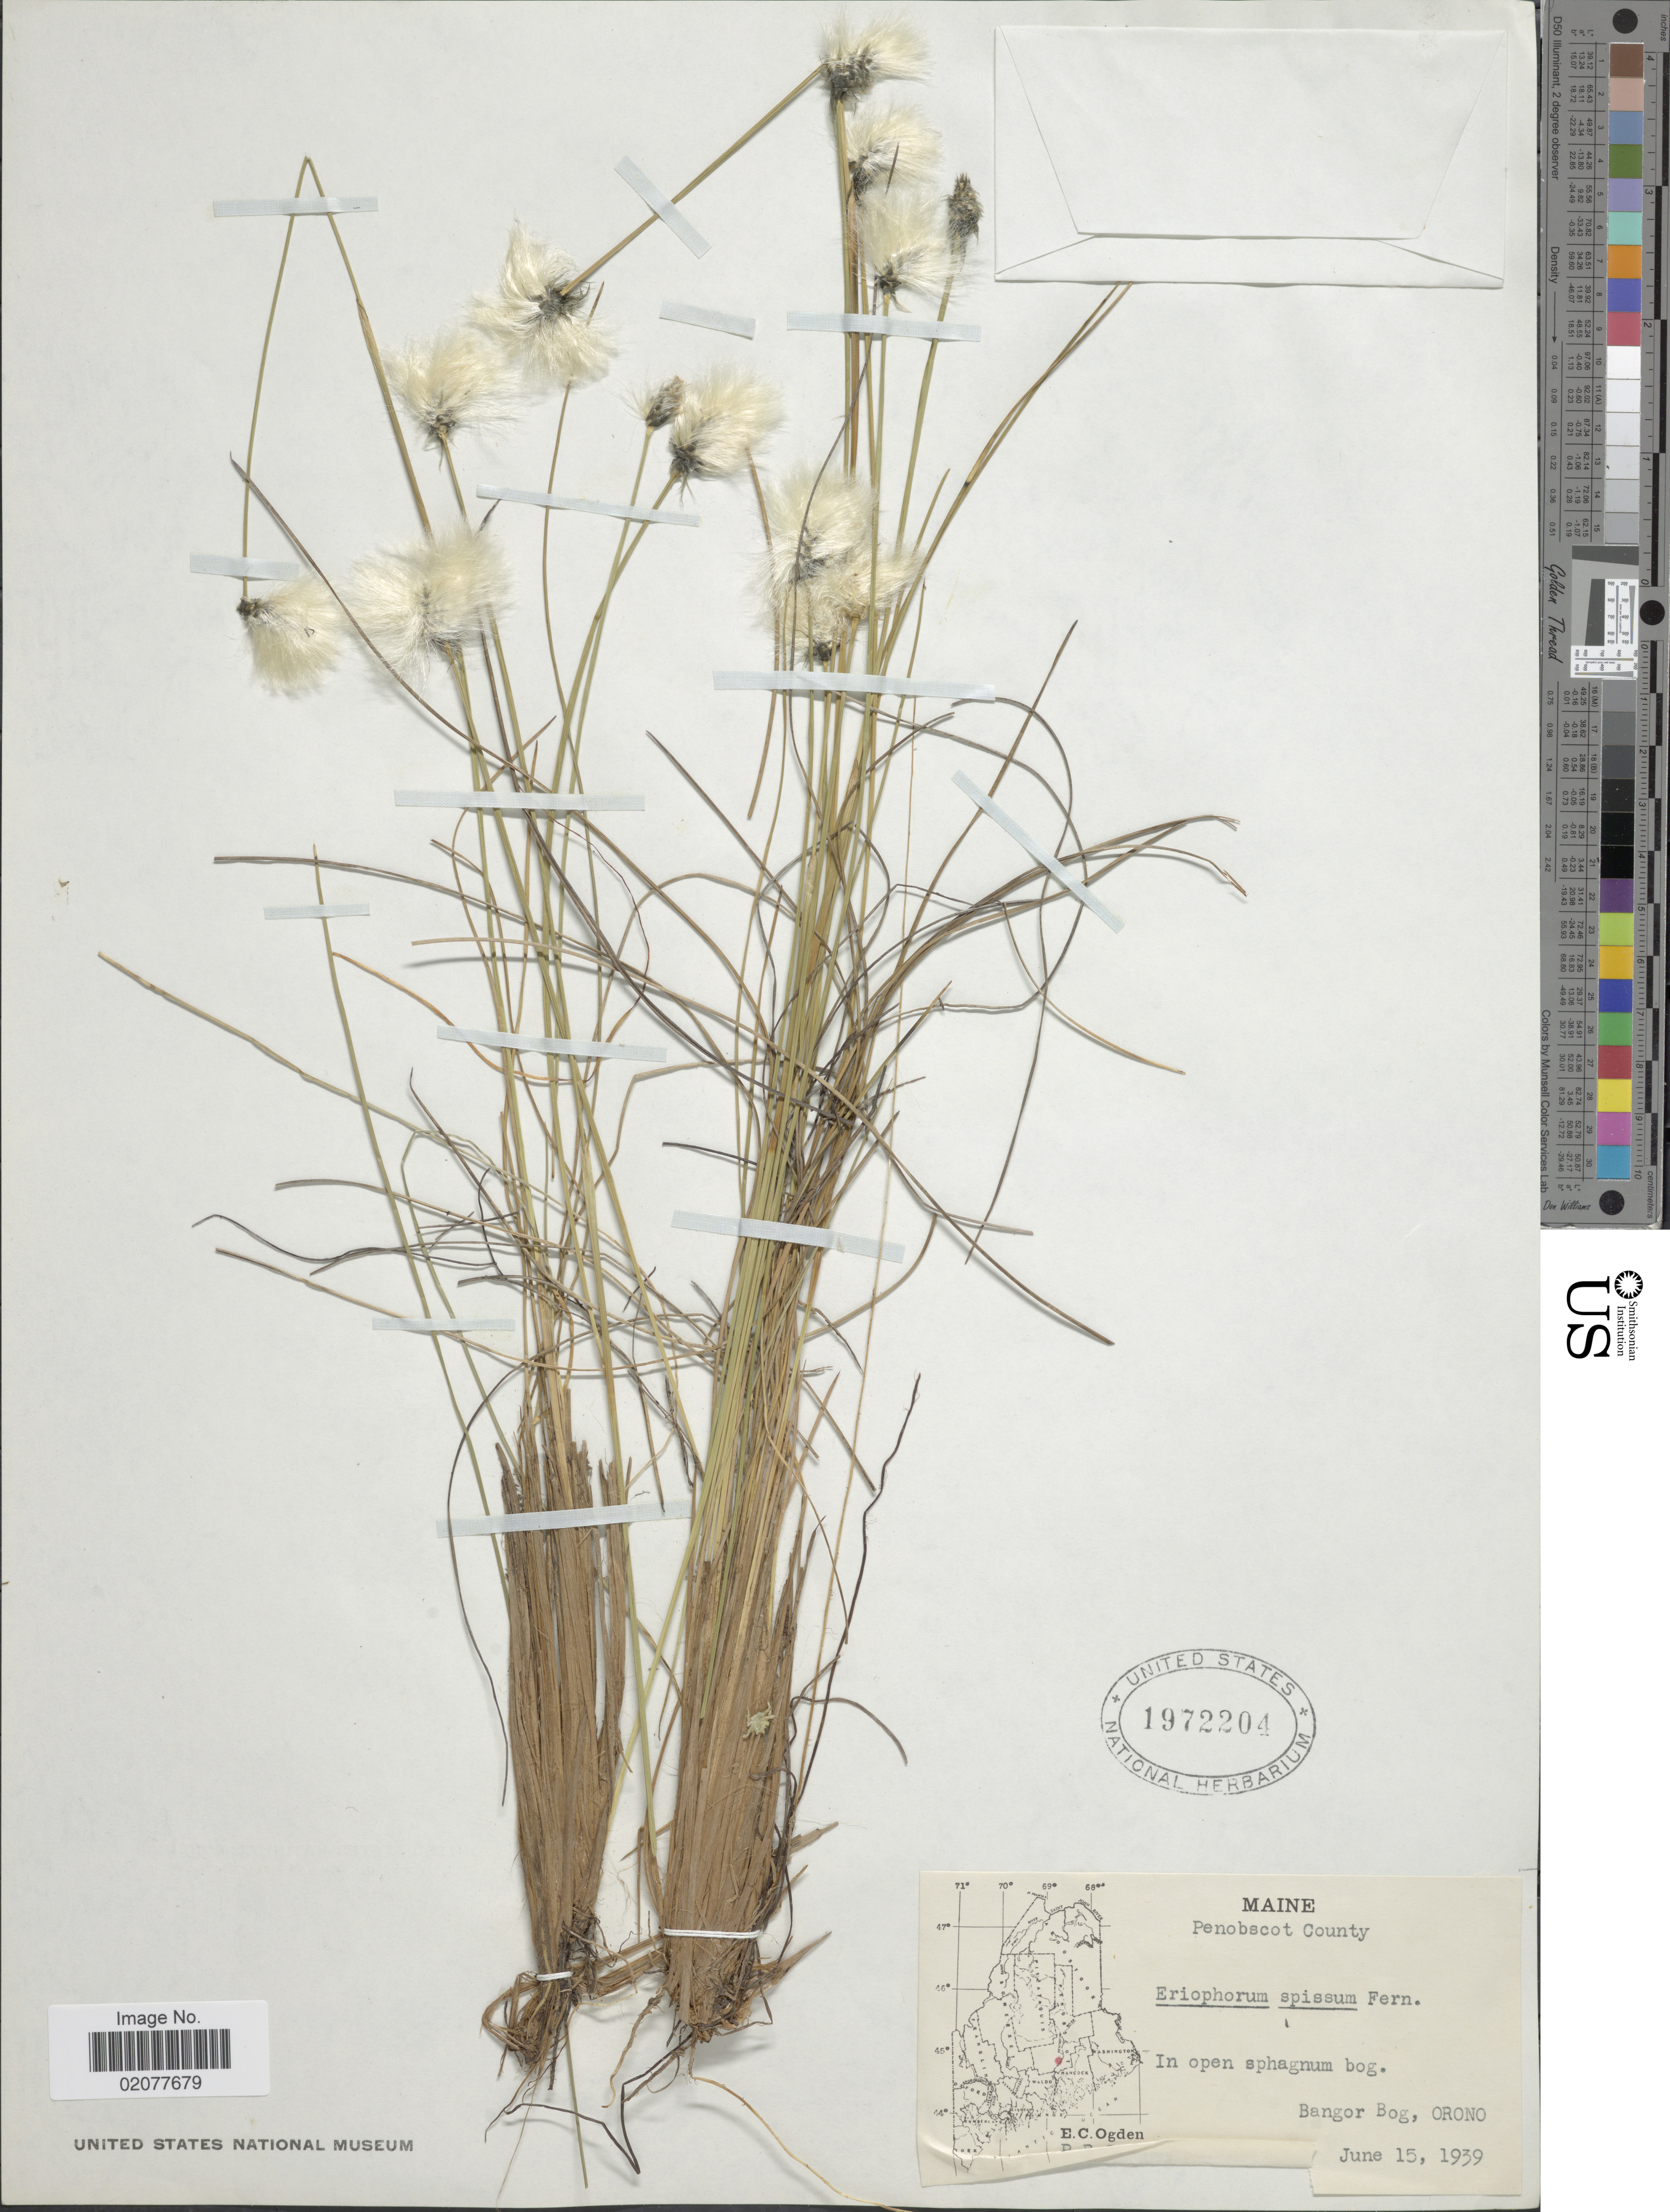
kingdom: Plantae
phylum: Tracheophyta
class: Liliopsida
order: Poales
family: Cyperaceae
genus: Eriophorum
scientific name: Eriophorum spissum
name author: Fernald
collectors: E. Ogden & Collector illegible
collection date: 1939-06-15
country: United States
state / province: Maine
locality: Maine, Bangor Bog, Orono. Penobscot County.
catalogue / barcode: US 1972204